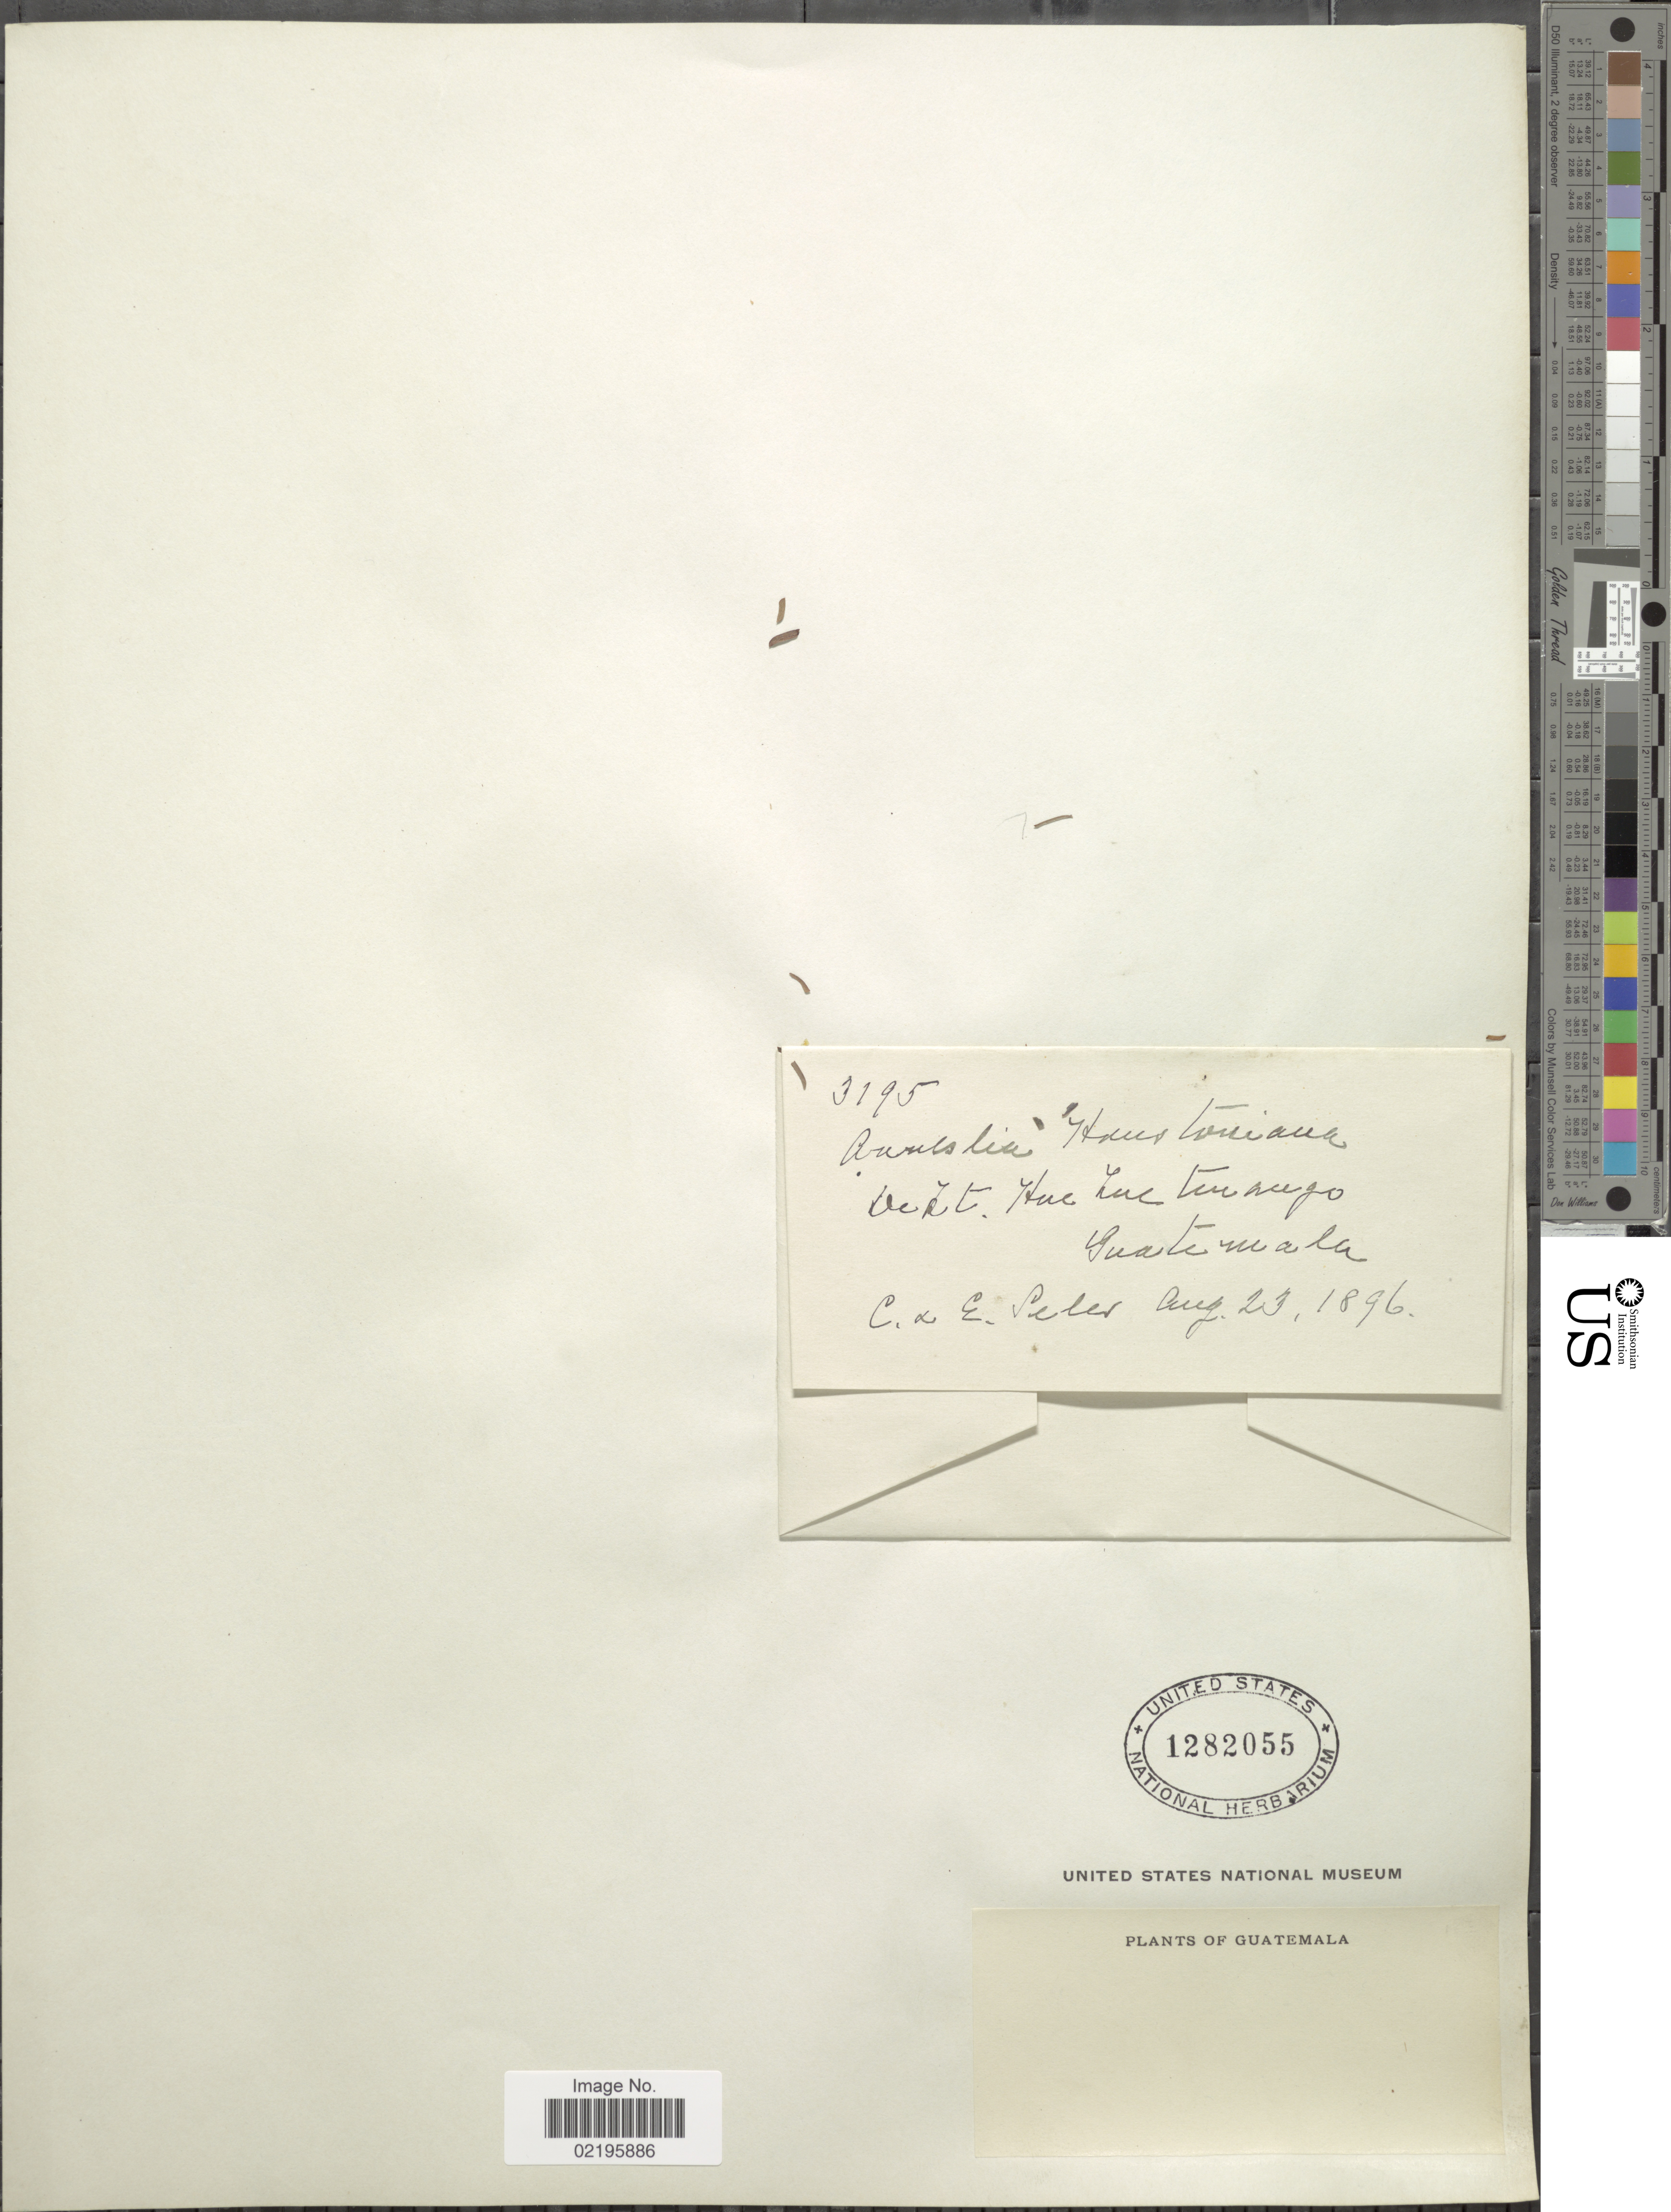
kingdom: Plantae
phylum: Tracheophyta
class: Magnoliopsida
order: Fabales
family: Fabaceae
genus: Calliandra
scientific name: Calliandra houstoniana var. houstoniana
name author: (Mill.) Standl.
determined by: Strong, Mark T., (BOT), Smithsonian Institution - National Museum of Natural History (UNITED STATES)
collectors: C. Seler & E. Seler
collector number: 3195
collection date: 1896-08-23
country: Guatemala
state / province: Huehuetenango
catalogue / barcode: US 1282055